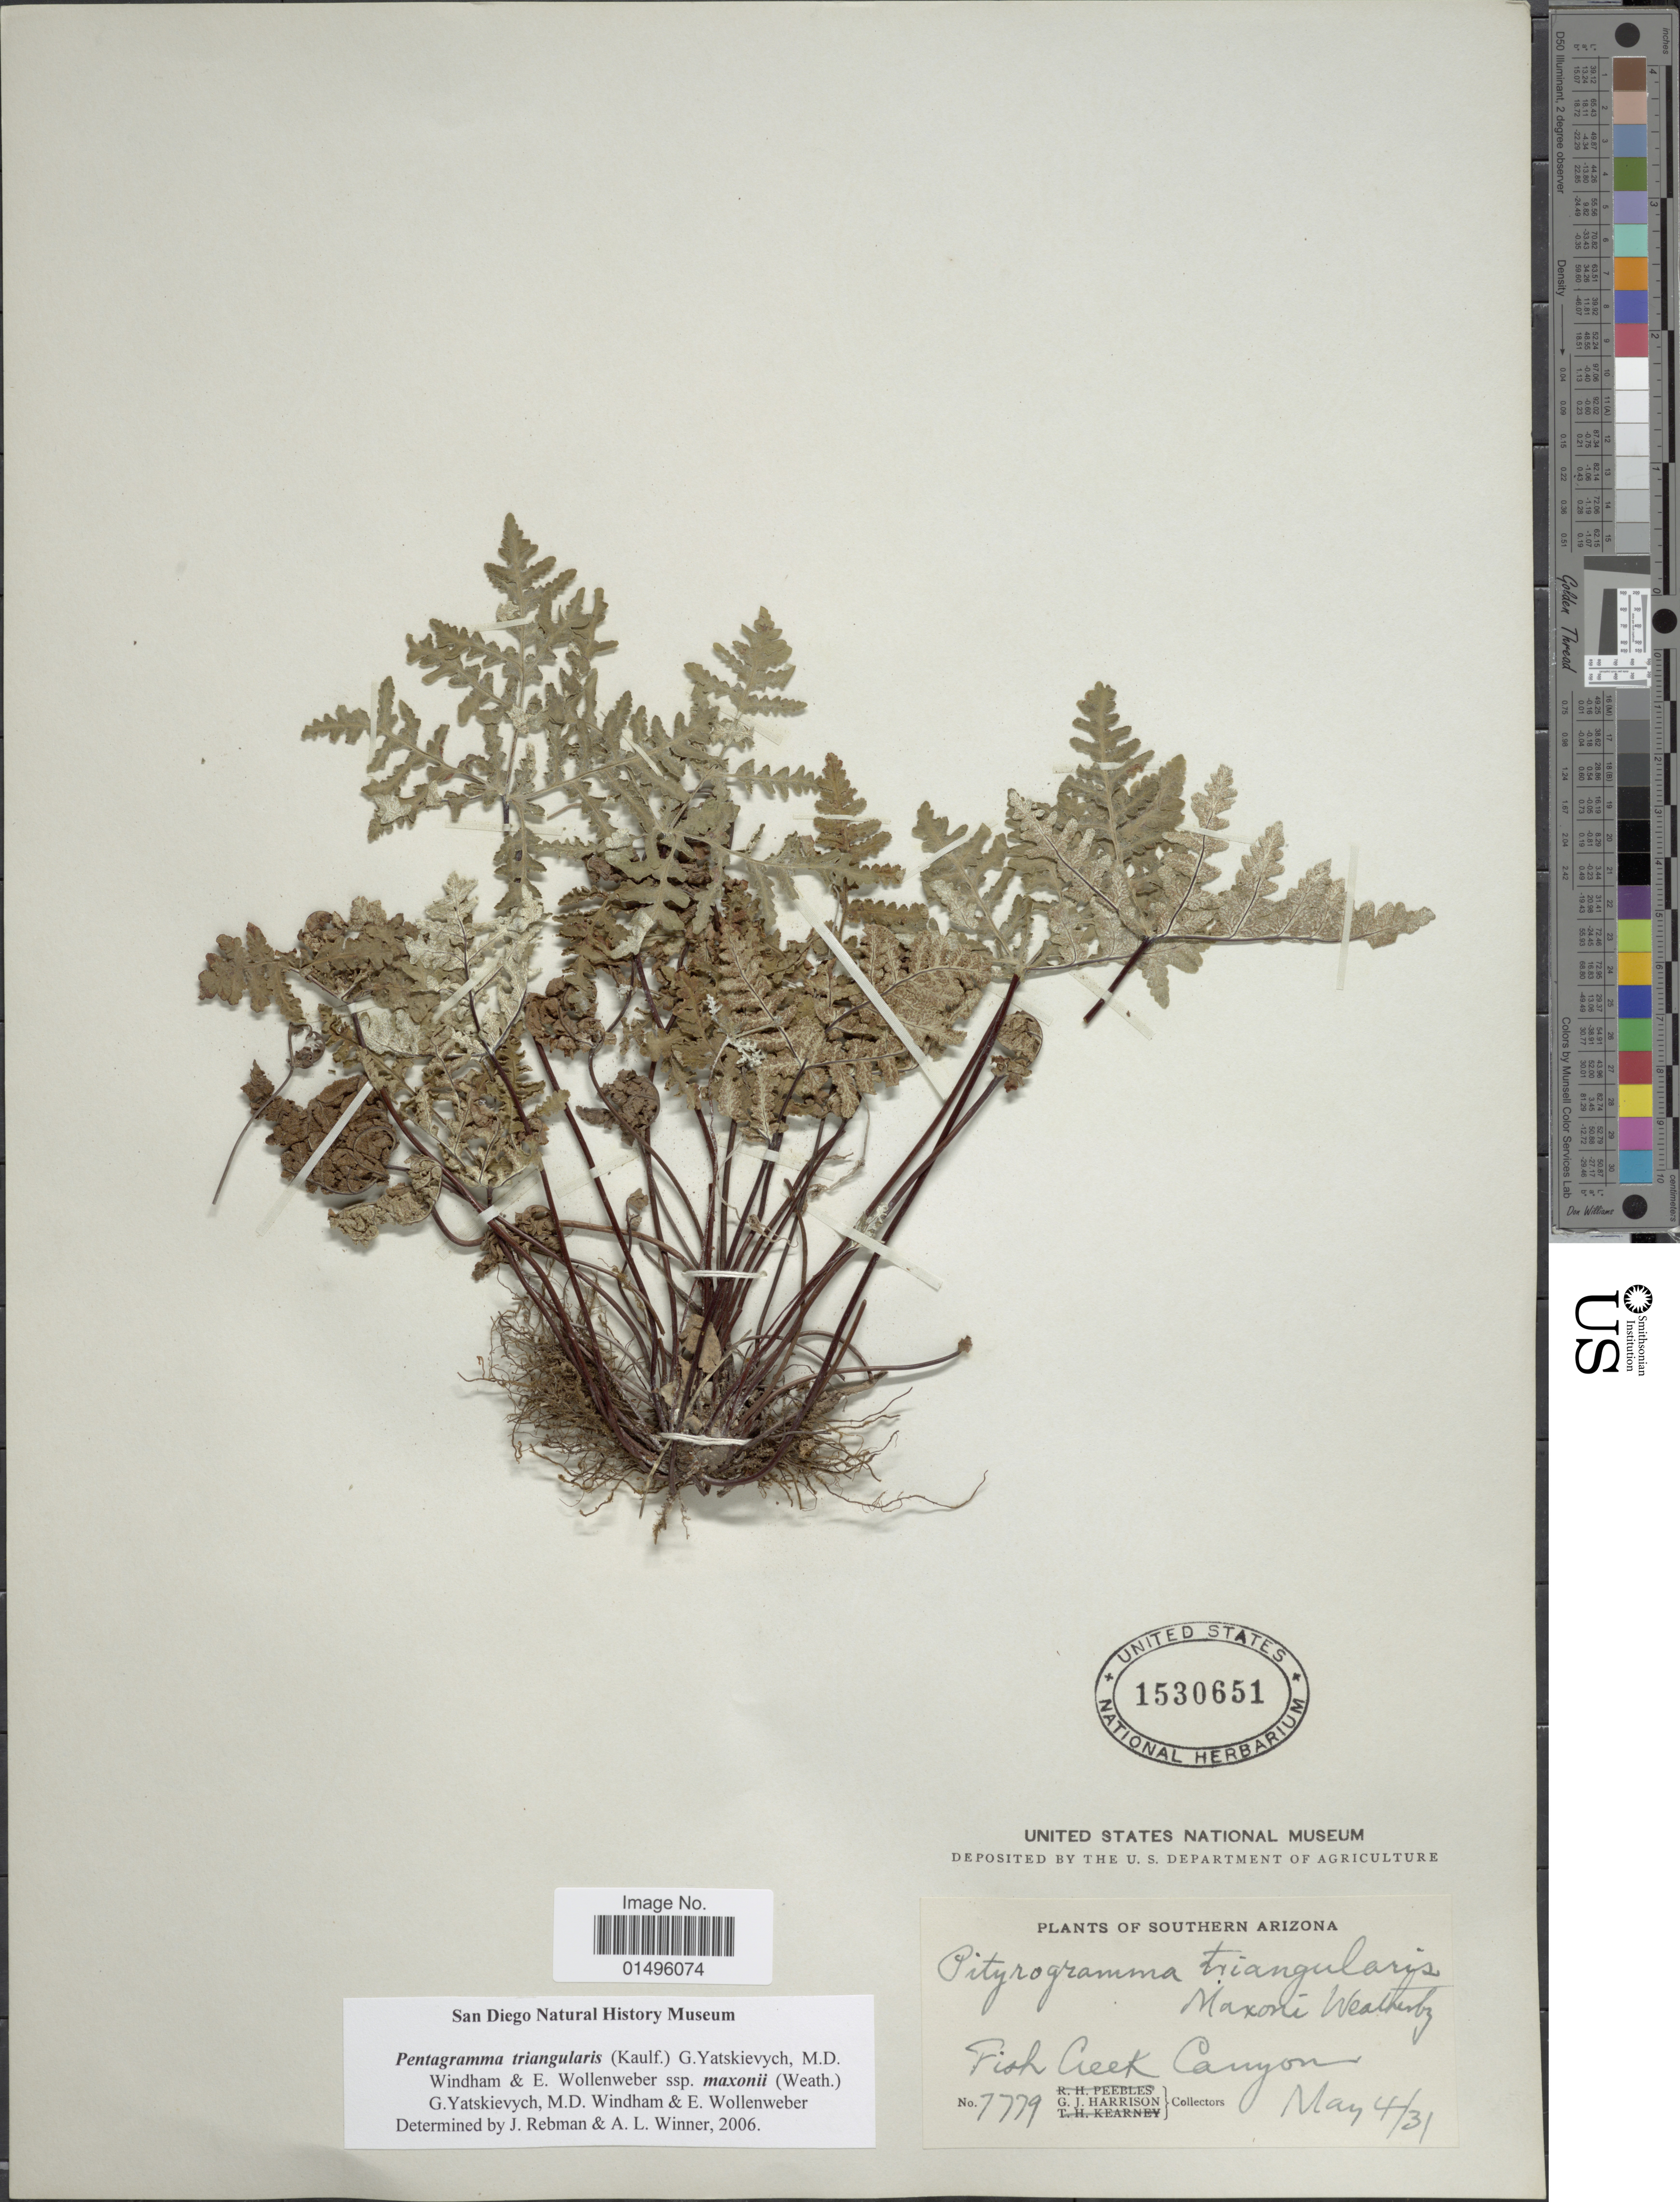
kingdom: Plantae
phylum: Tracheophyta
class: Polypodiopsida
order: Polypodiales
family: Pteridaceae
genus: Pentagramma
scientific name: Pentagramma maxonii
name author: (Weath.) Schuettp. & Windham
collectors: G. J. Harrison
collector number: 7779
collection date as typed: Transcribed d/m/y: 4/5/31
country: United States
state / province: Arizona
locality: Southern Arizona, Fish Creek Canyon.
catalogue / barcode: US 1530651